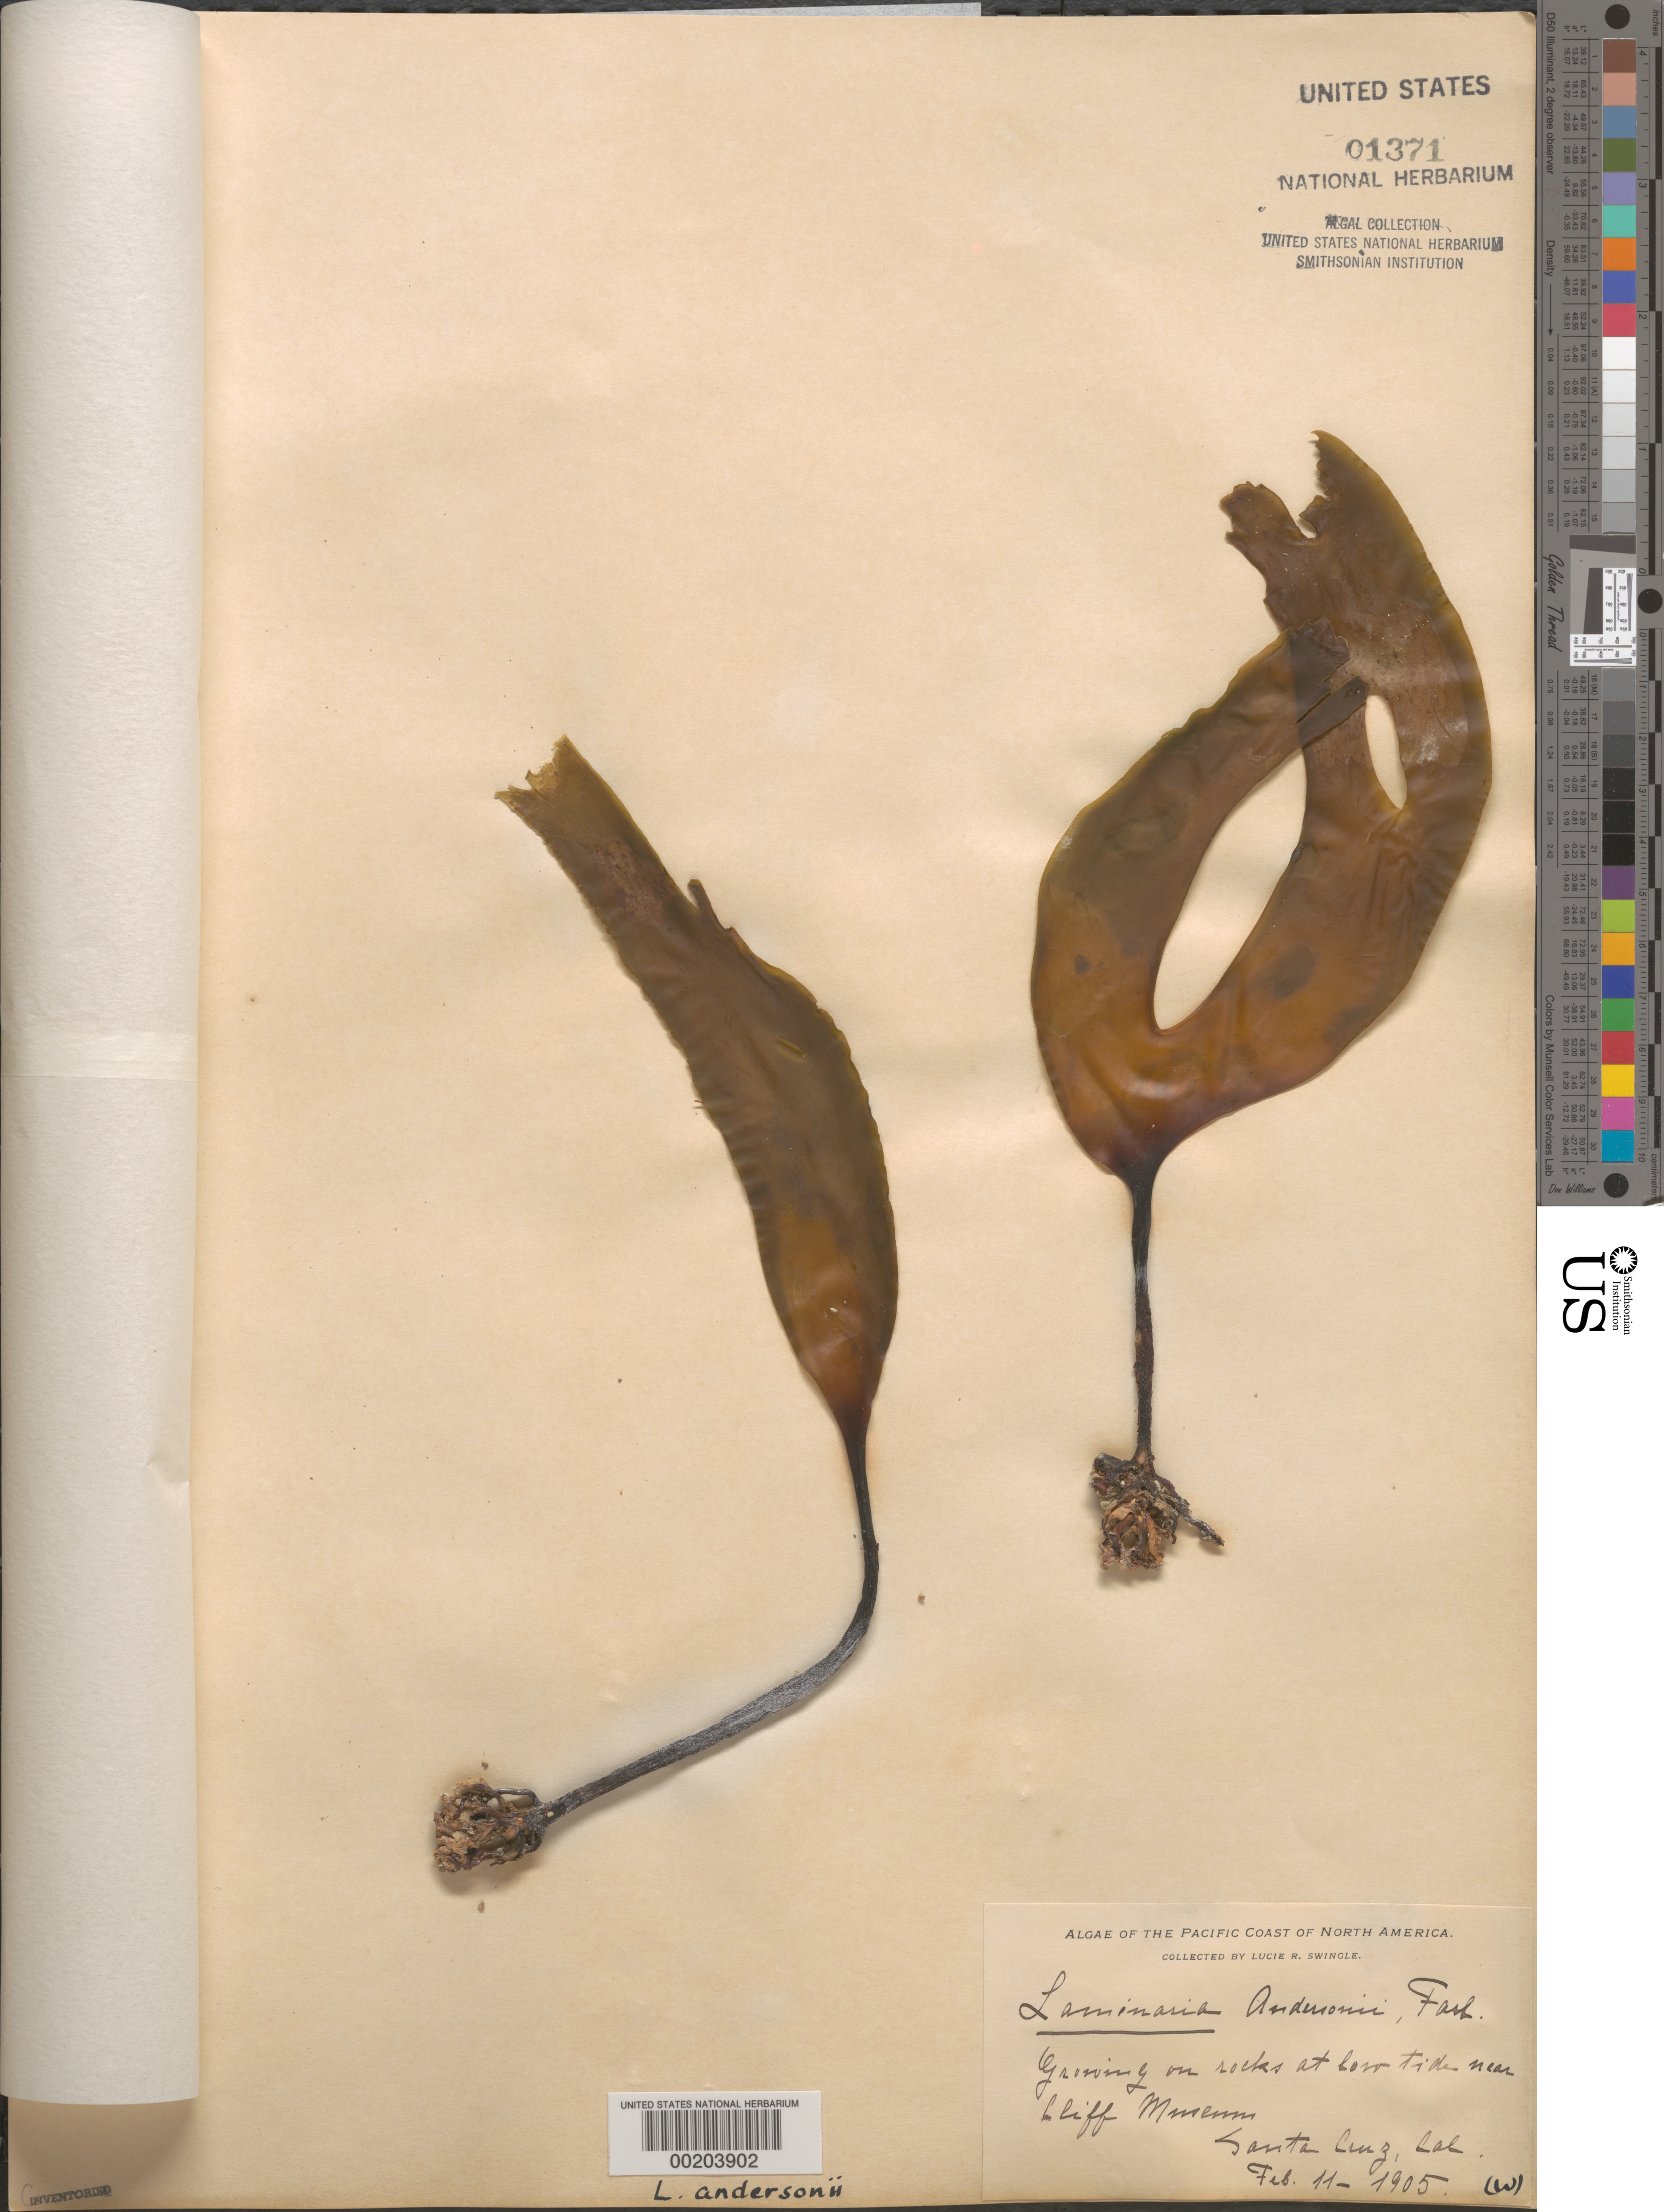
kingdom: Chromista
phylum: Ochrophyta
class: Phaeophyceae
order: Laminariales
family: Laminariaceae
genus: Laminaria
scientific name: Laminaria sinclairii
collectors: L. Swingle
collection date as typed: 11 Feb 1905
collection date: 1905-02-11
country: United States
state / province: California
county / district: Santa Cruz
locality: Santa Cruz, near Cliff Museum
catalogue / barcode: US 1371